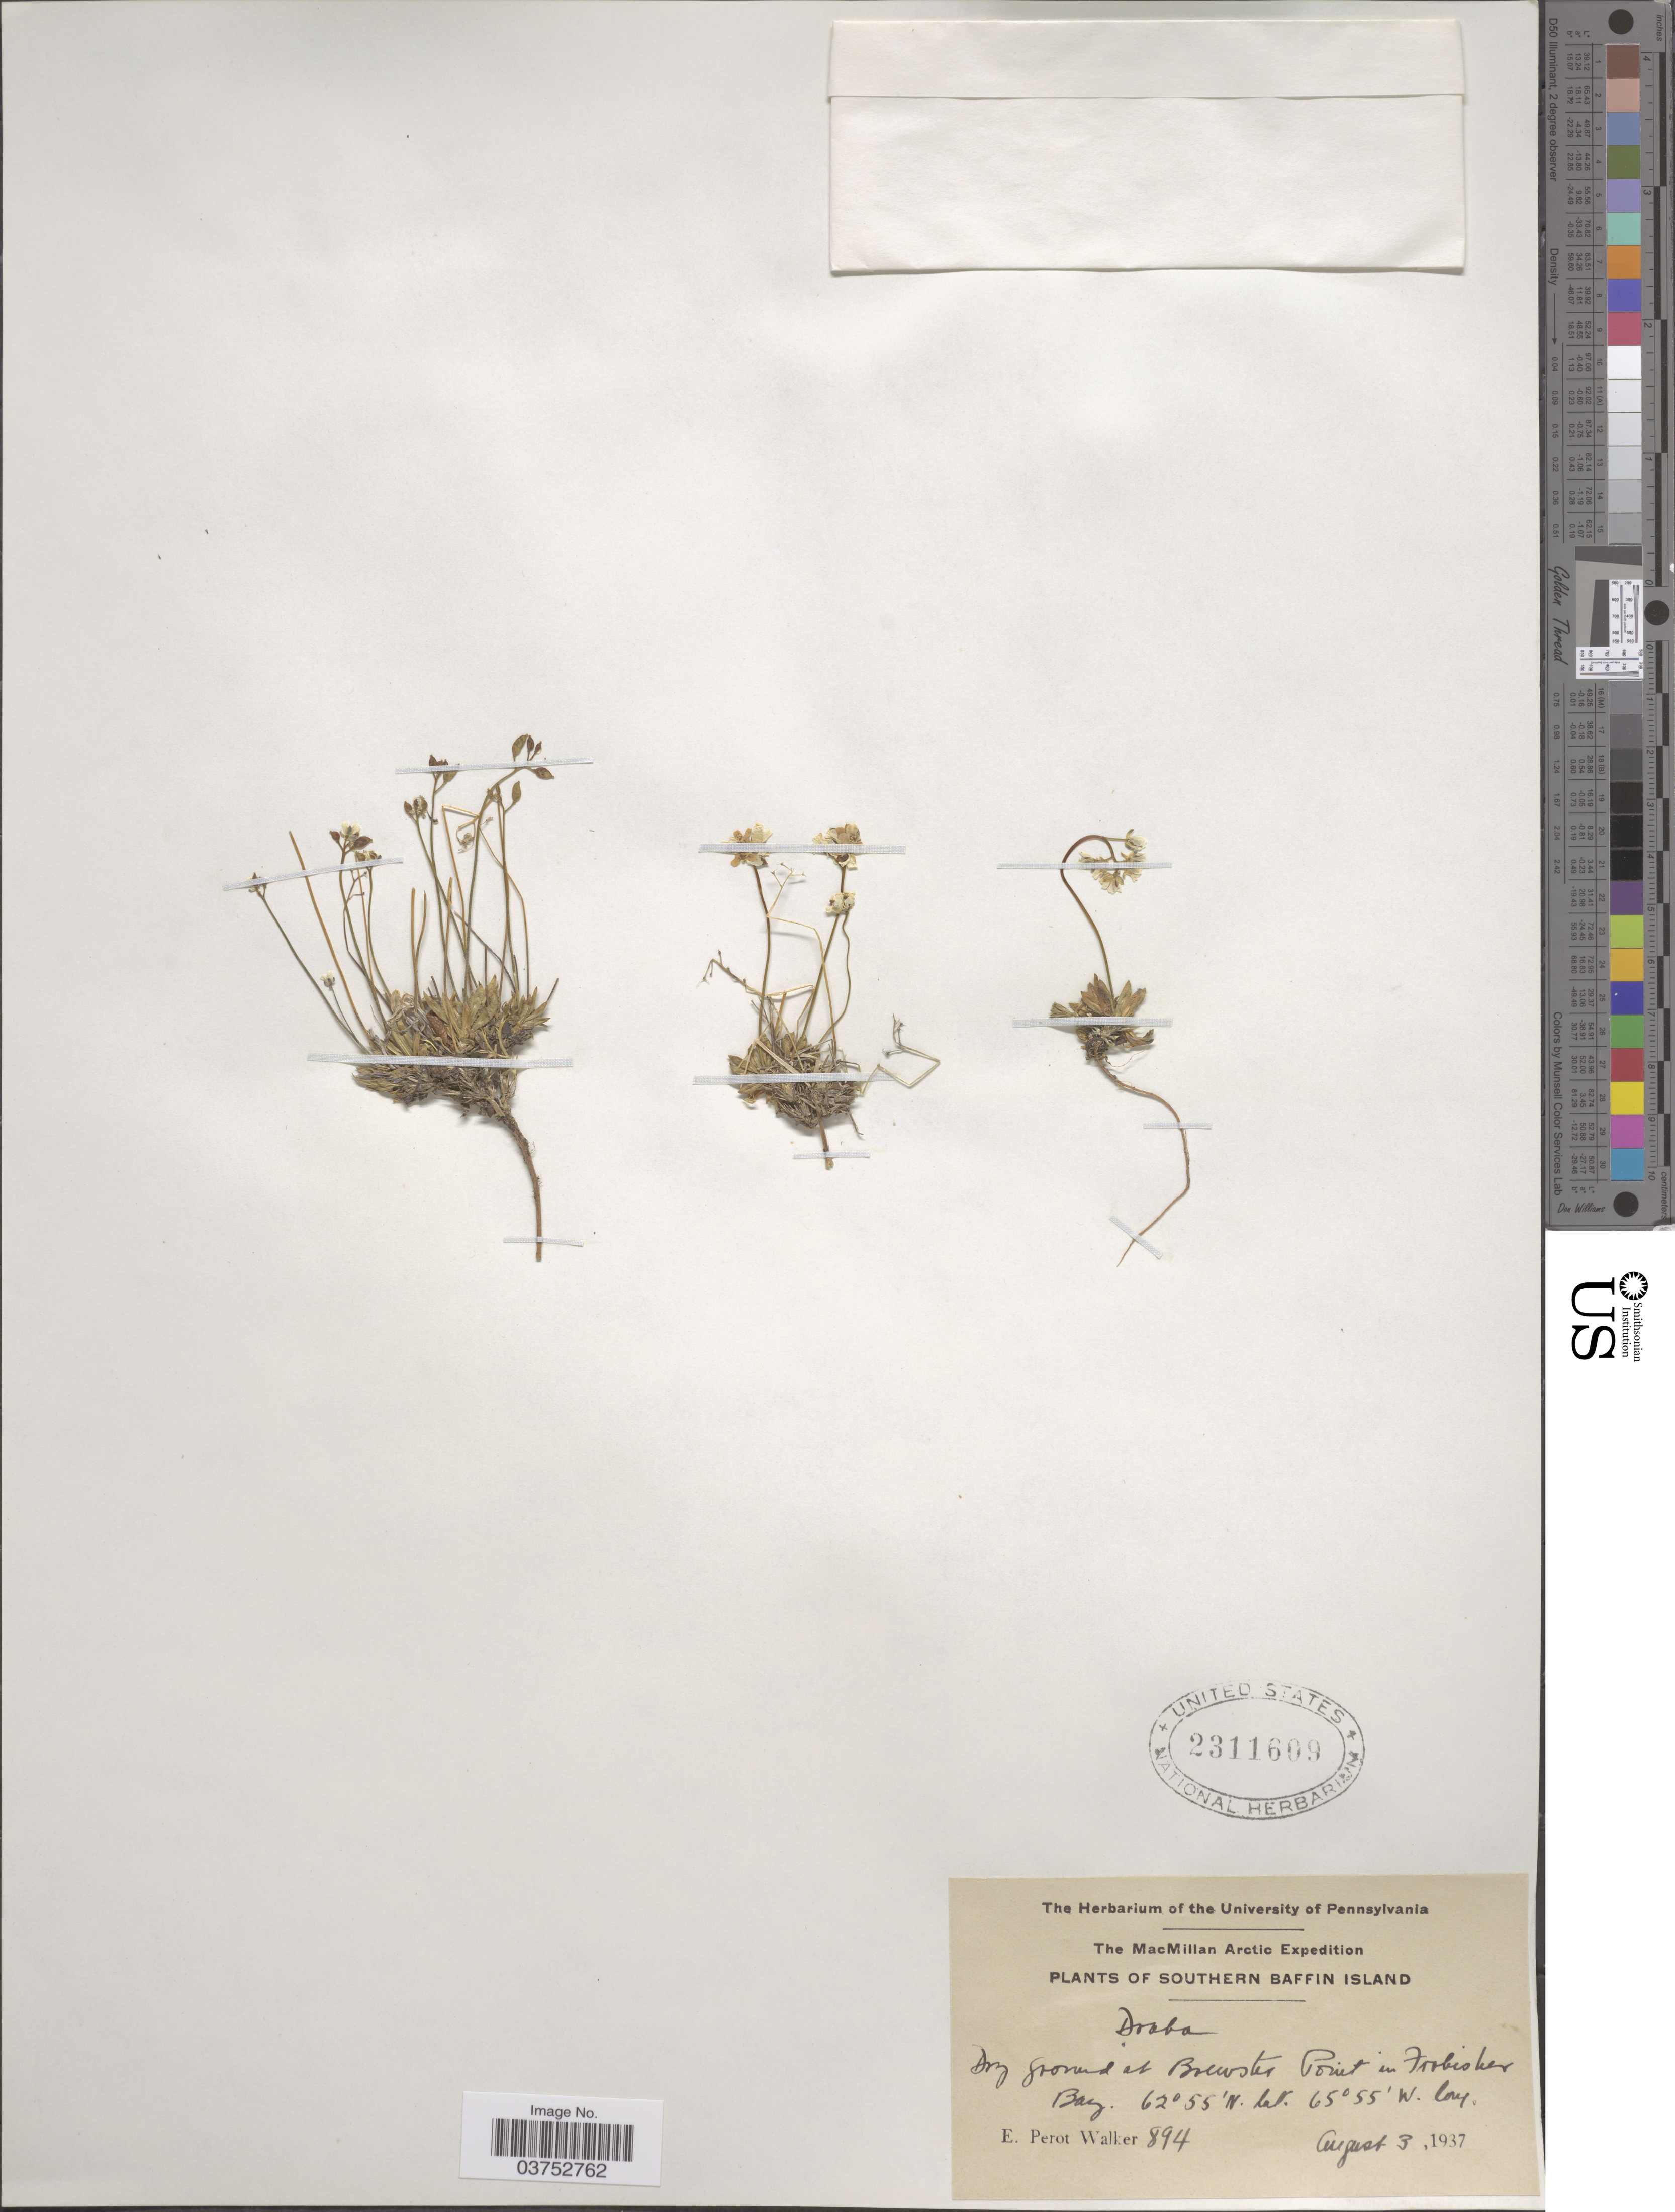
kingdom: Plantae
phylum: Tracheophyta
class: Magnoliopsida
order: Brassicales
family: Brassicaceae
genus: Draba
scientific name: Draba sp.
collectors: E. Walker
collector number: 894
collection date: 1937-08-03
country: Canada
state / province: Nunavut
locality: Southern Baffin Island. Brewster Point in Frobisher Bay.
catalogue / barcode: US 2311609